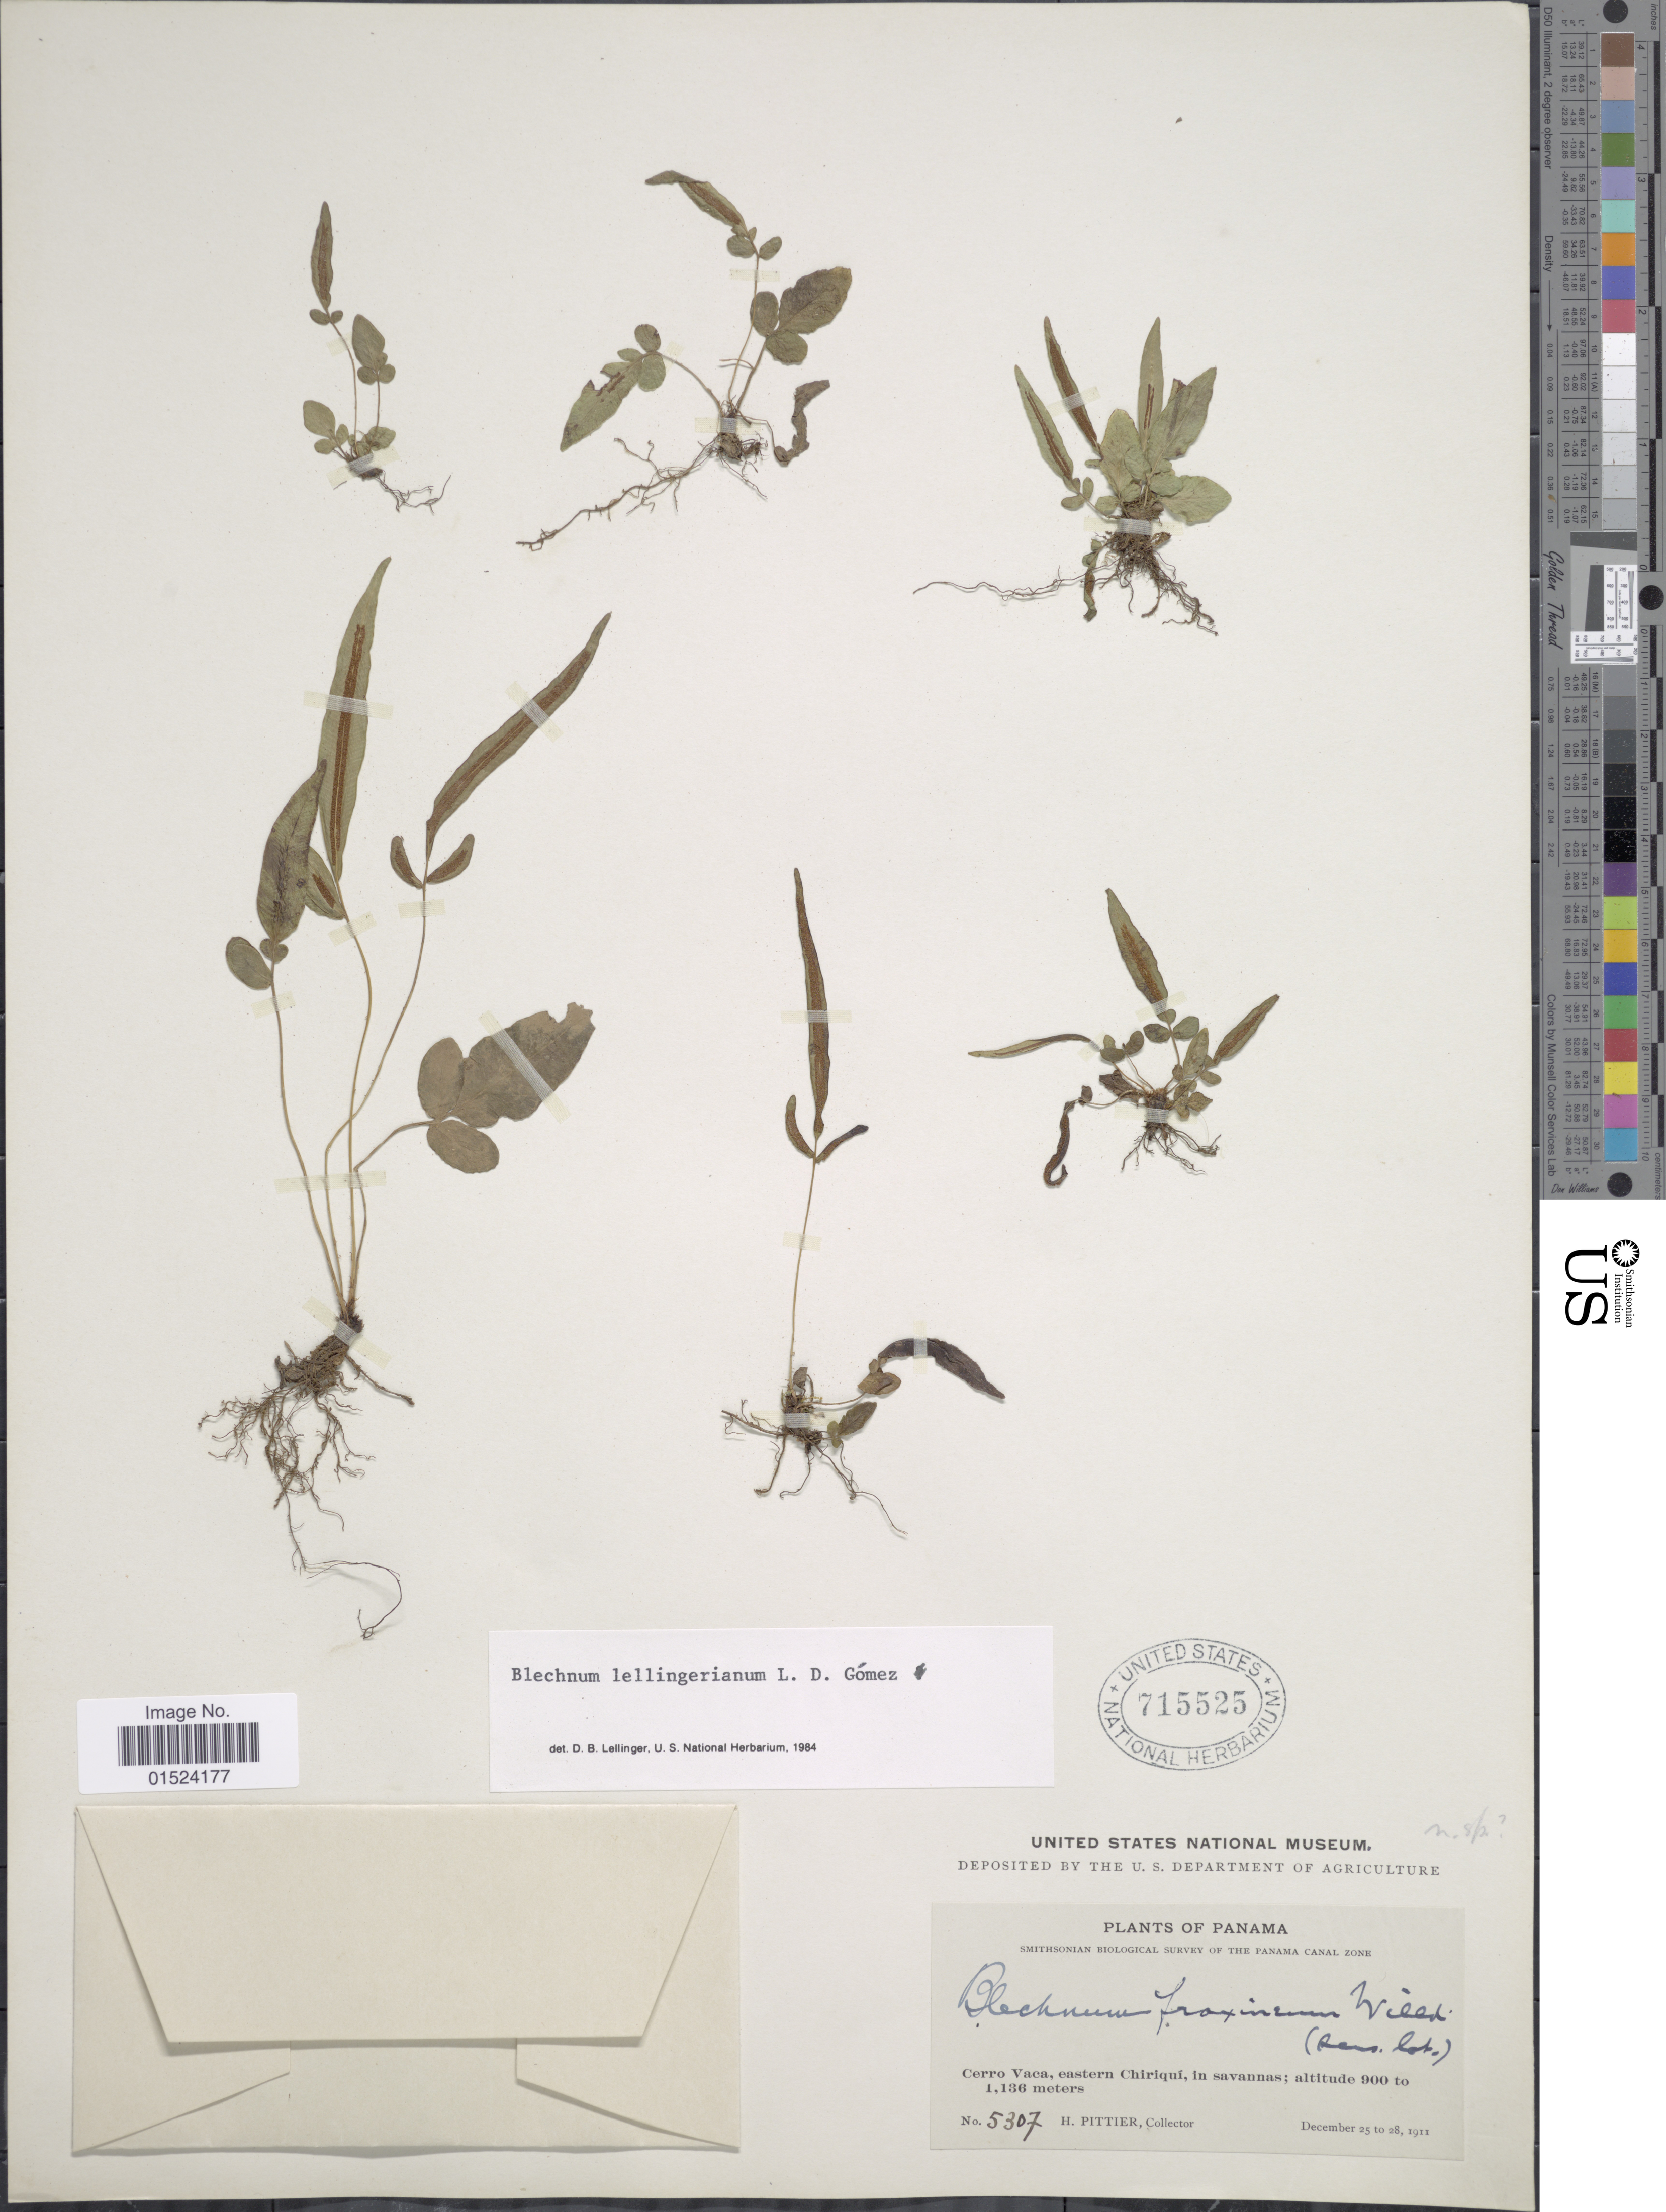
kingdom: Plantae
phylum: Tracheophyta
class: Polypodiopsida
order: Polypodiales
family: Blechnaceae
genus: Blechnum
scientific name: Blechnum lellingerianum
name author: L.D. Gómez in L.D. Gómez &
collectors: H. F. Pittier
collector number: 5307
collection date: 1911-12-25/1911-12-28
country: Panama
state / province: Chiriqui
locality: Cerro Vaca, eastern Chiriquí, in savannas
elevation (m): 900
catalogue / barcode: US 715525